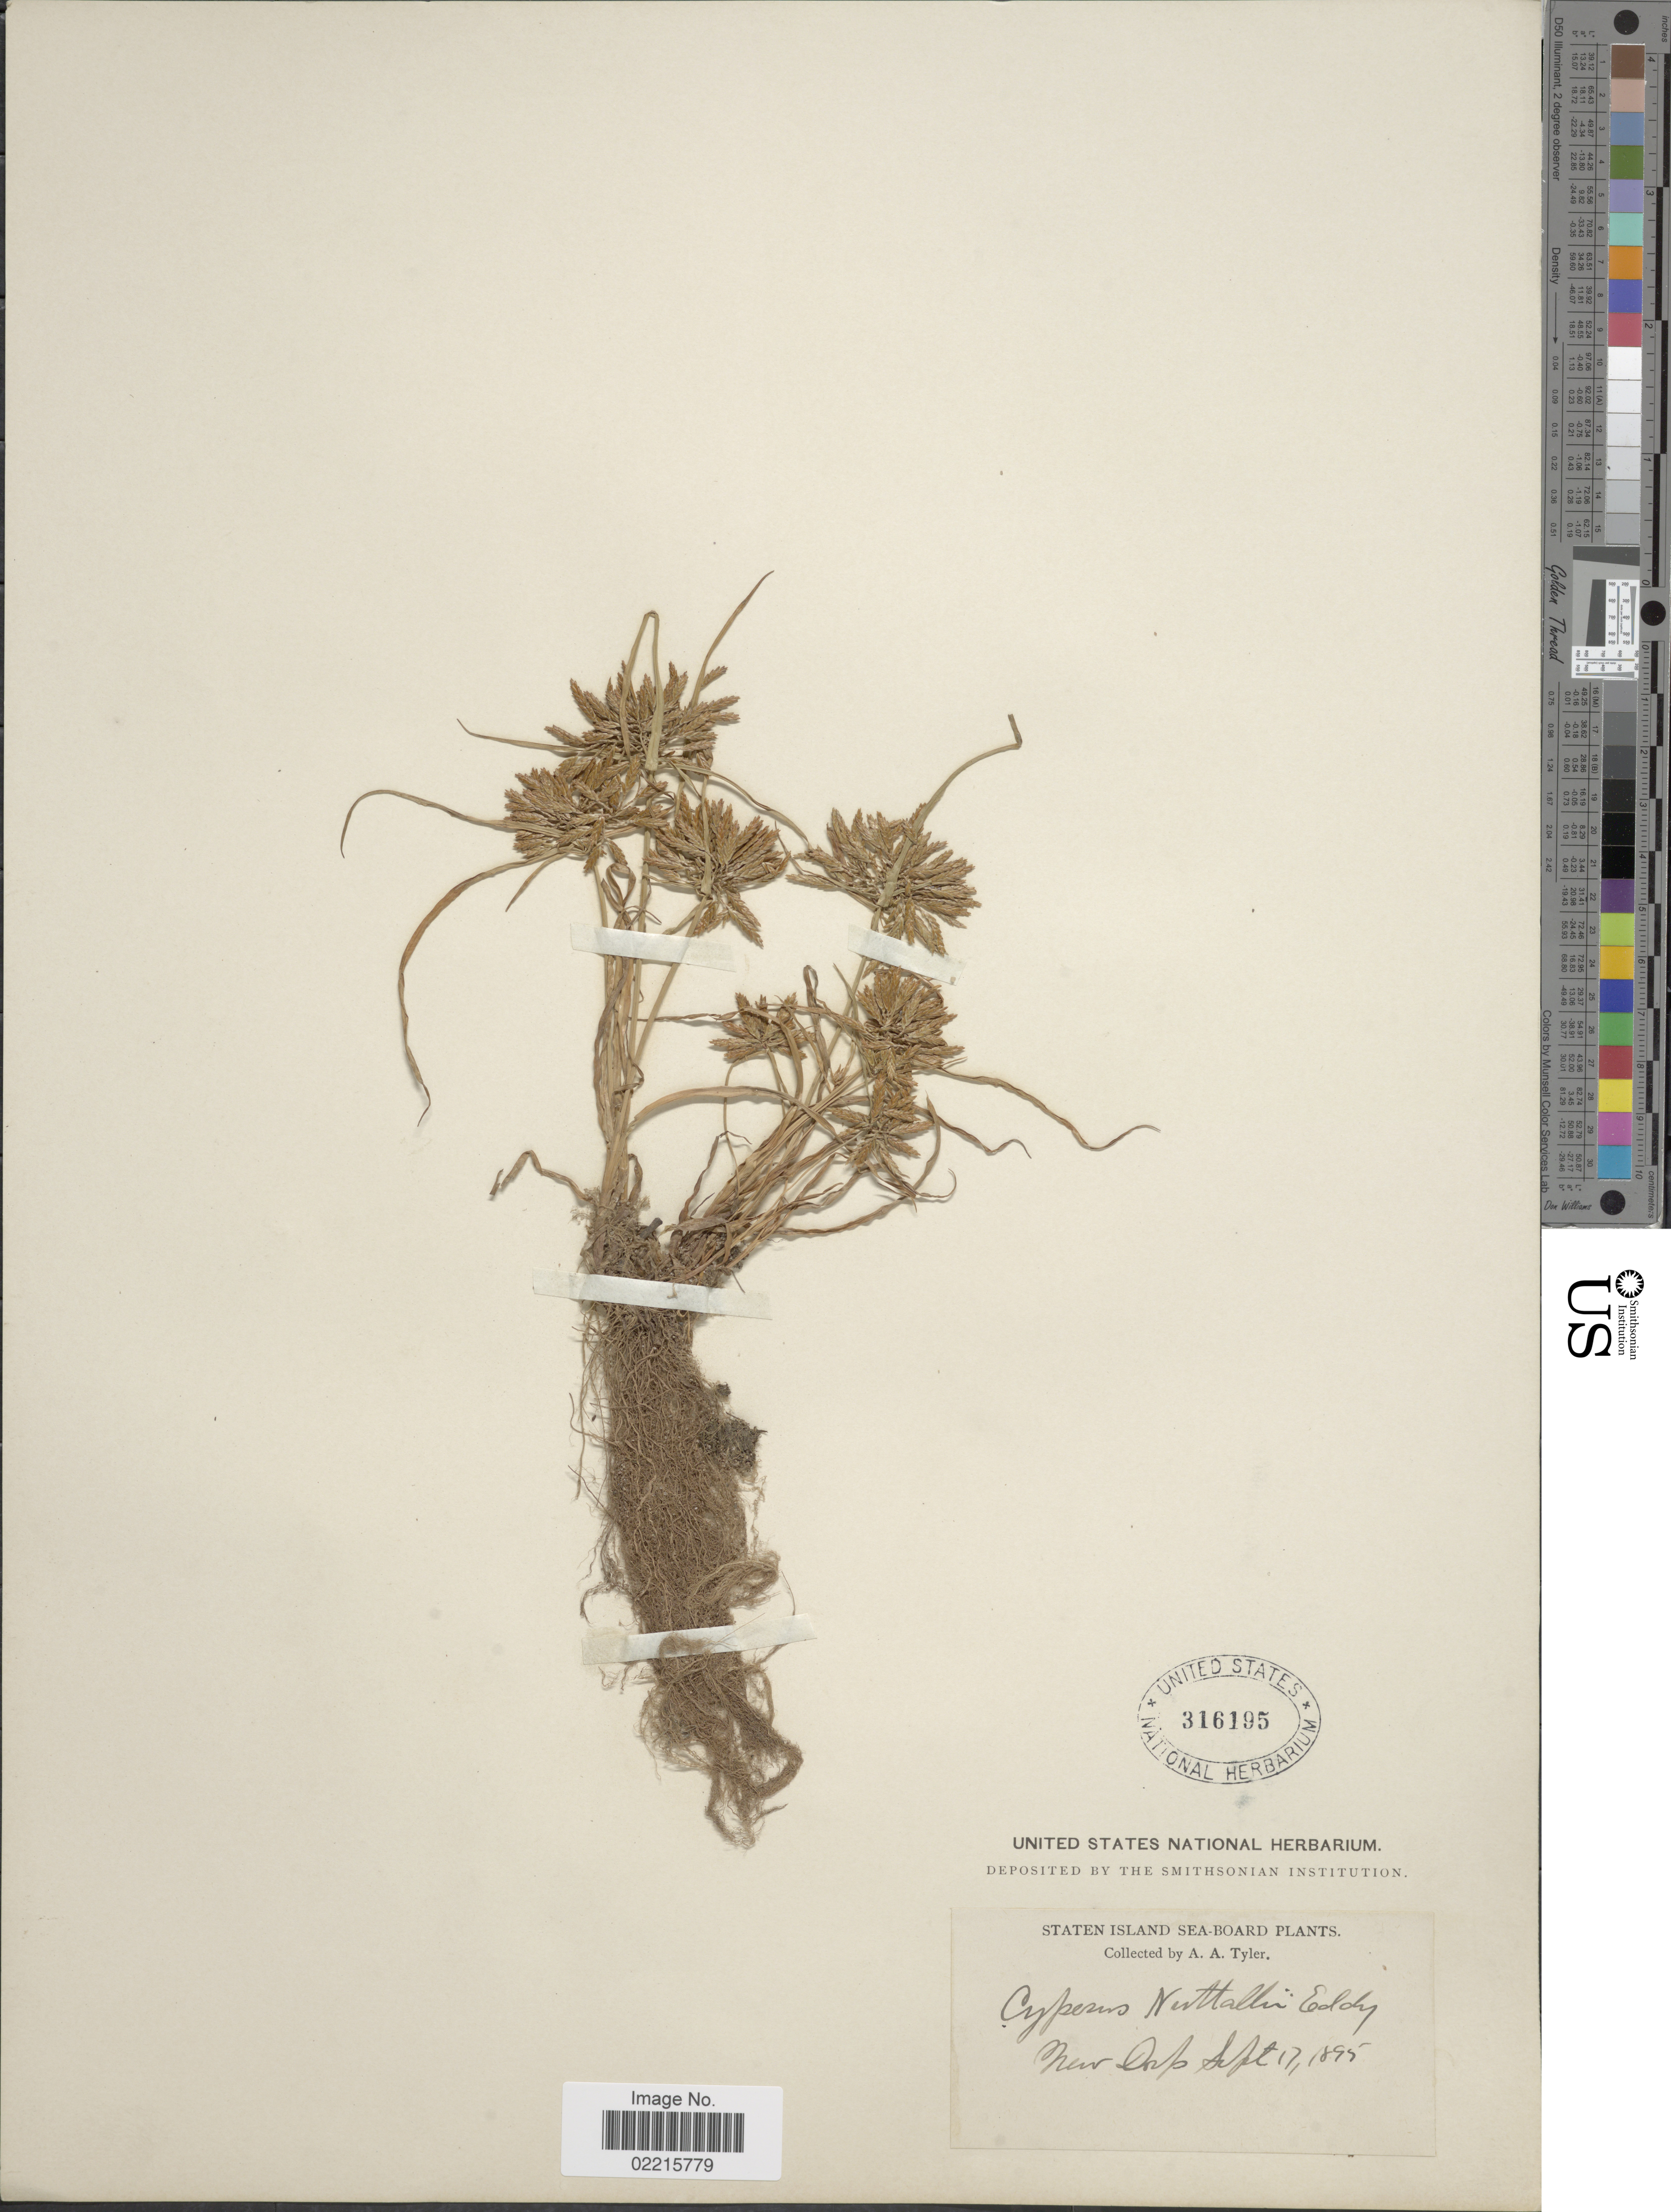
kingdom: Plantae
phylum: Tracheophyta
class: Liliopsida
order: Poales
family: Cyperaceae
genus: Cyperus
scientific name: Cyperus filicinus Vahl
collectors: A. Tyler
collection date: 1895-09-17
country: United States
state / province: New York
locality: Staten Island Sea-Board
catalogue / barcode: US 316195